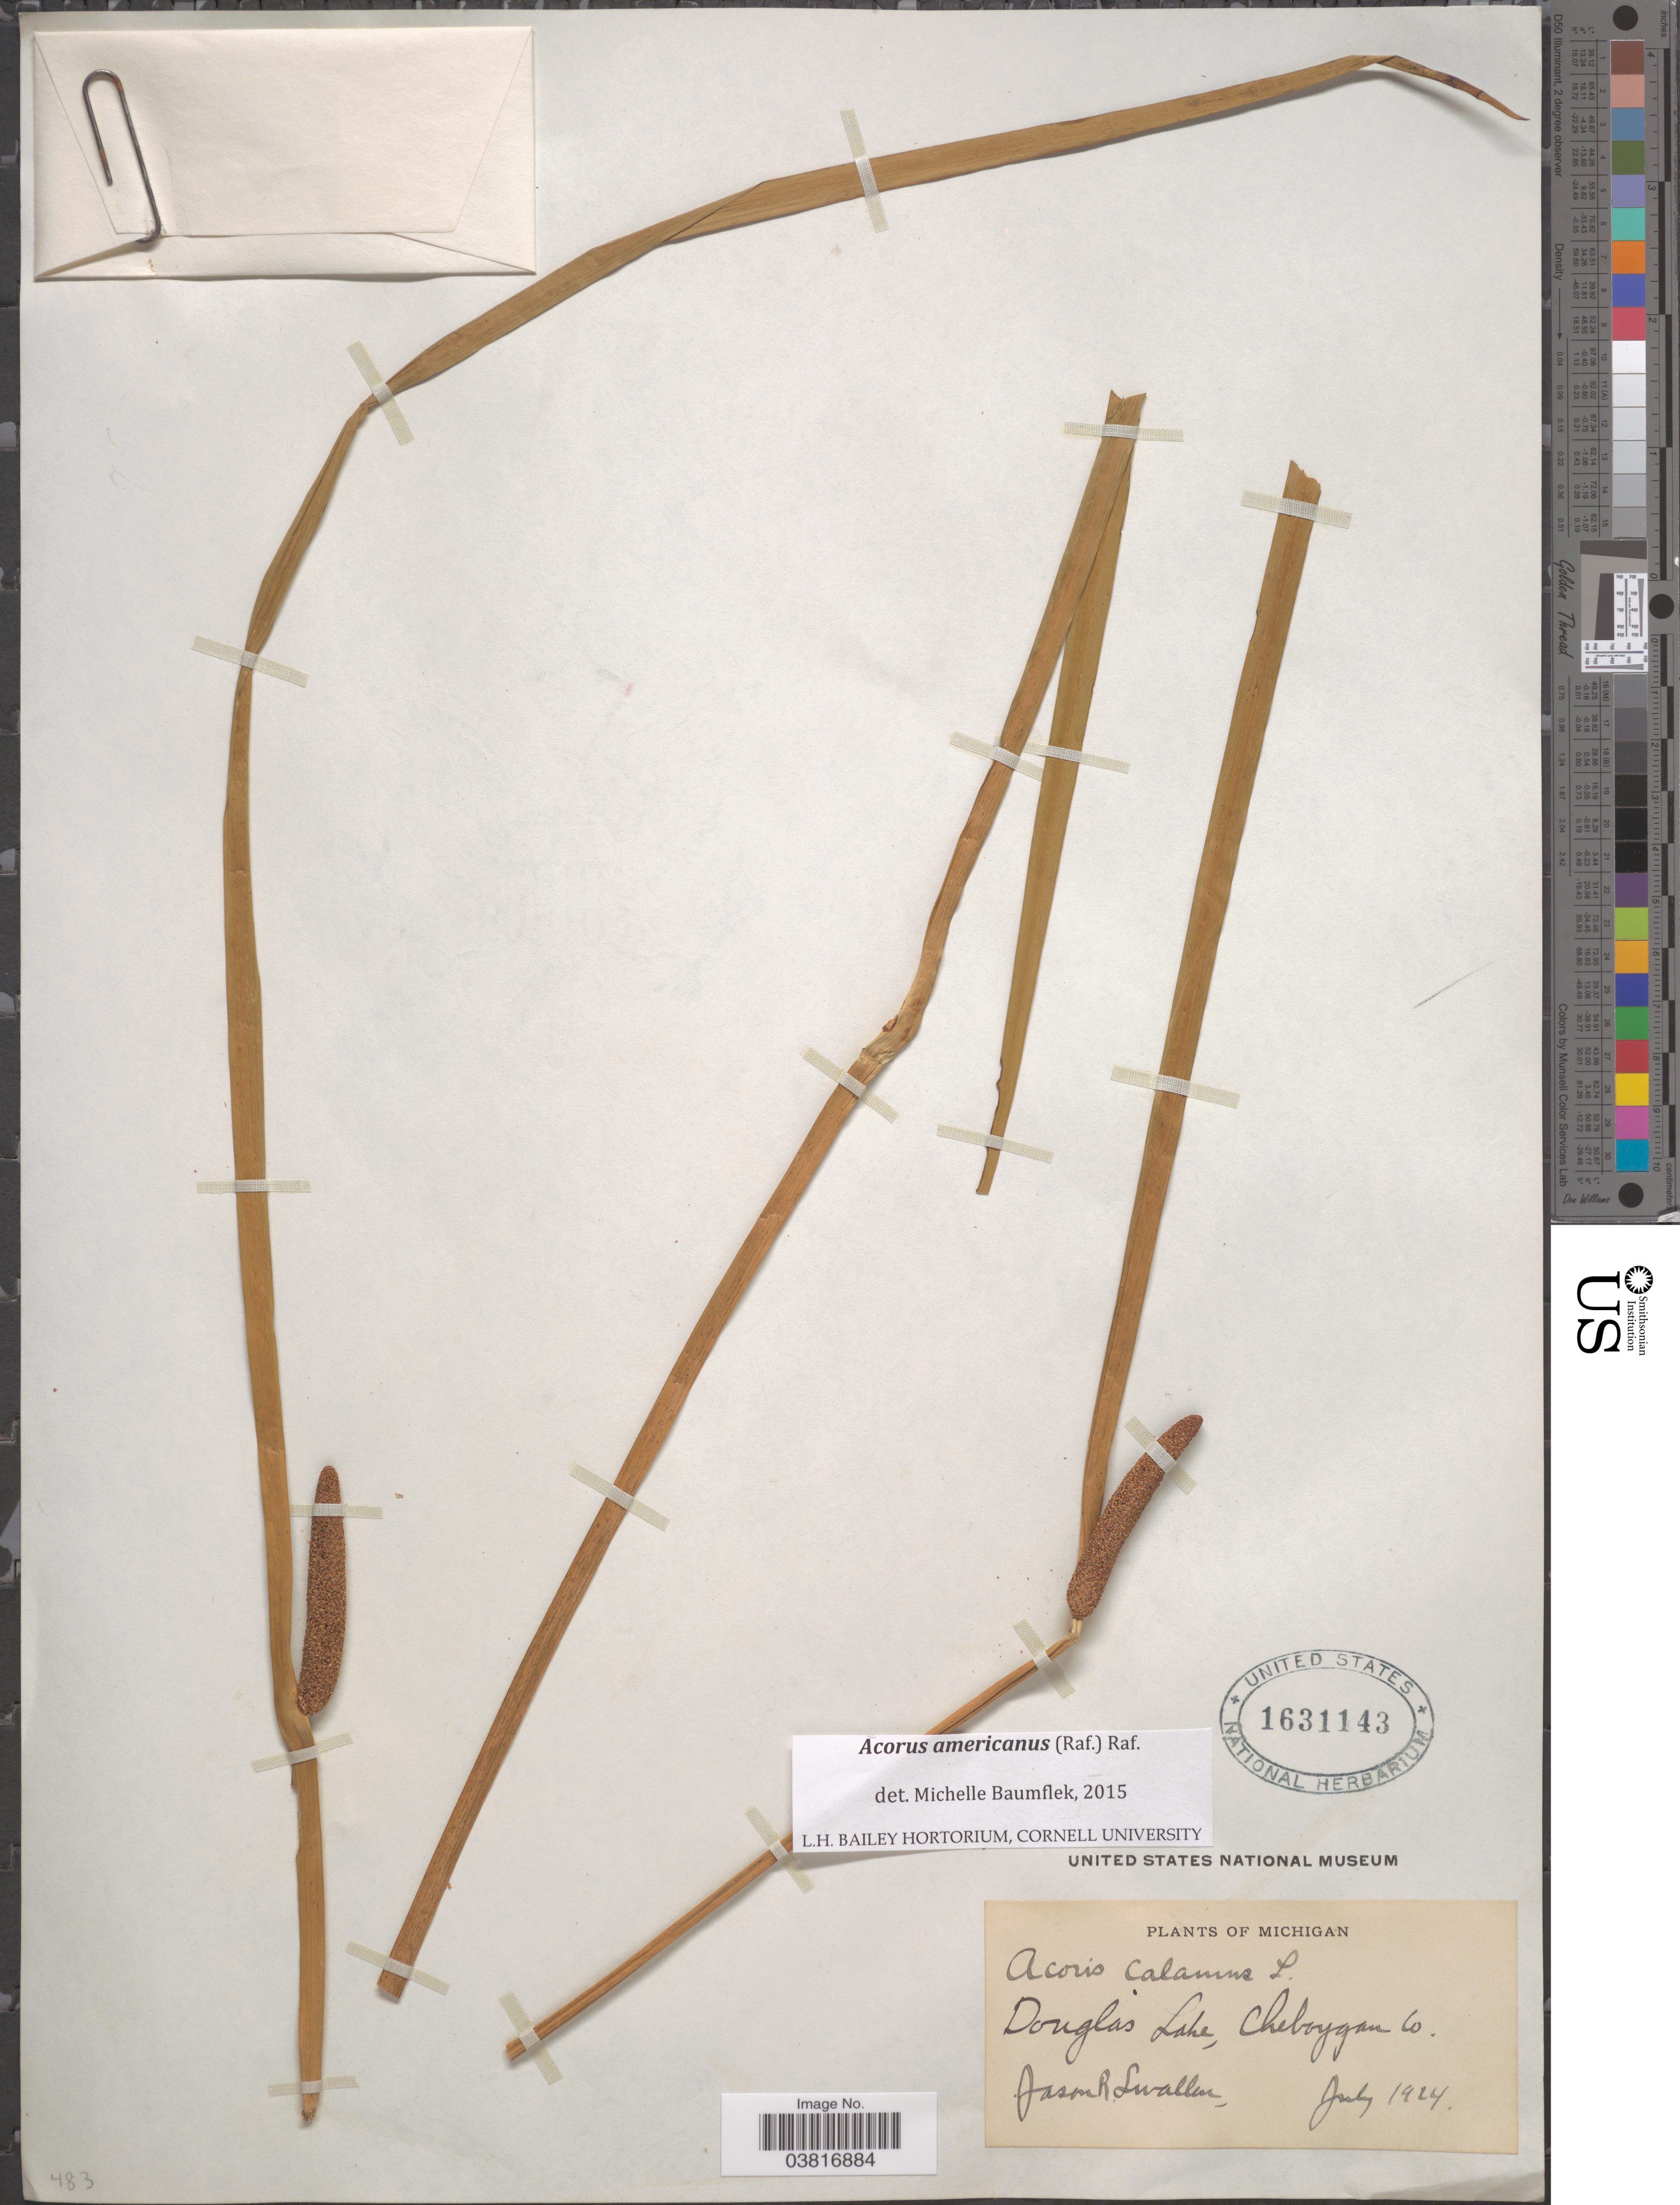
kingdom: Plantae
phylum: Tracheophyta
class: Liliopsida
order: Acorales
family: Acoraceae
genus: Acorus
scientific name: Acorus americanus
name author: (Raf.) Raf.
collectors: J. R. Swallen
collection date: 1924-07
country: United States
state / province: Michigan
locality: Douglas Lake, Cheboygan Co.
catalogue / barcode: US 1631143